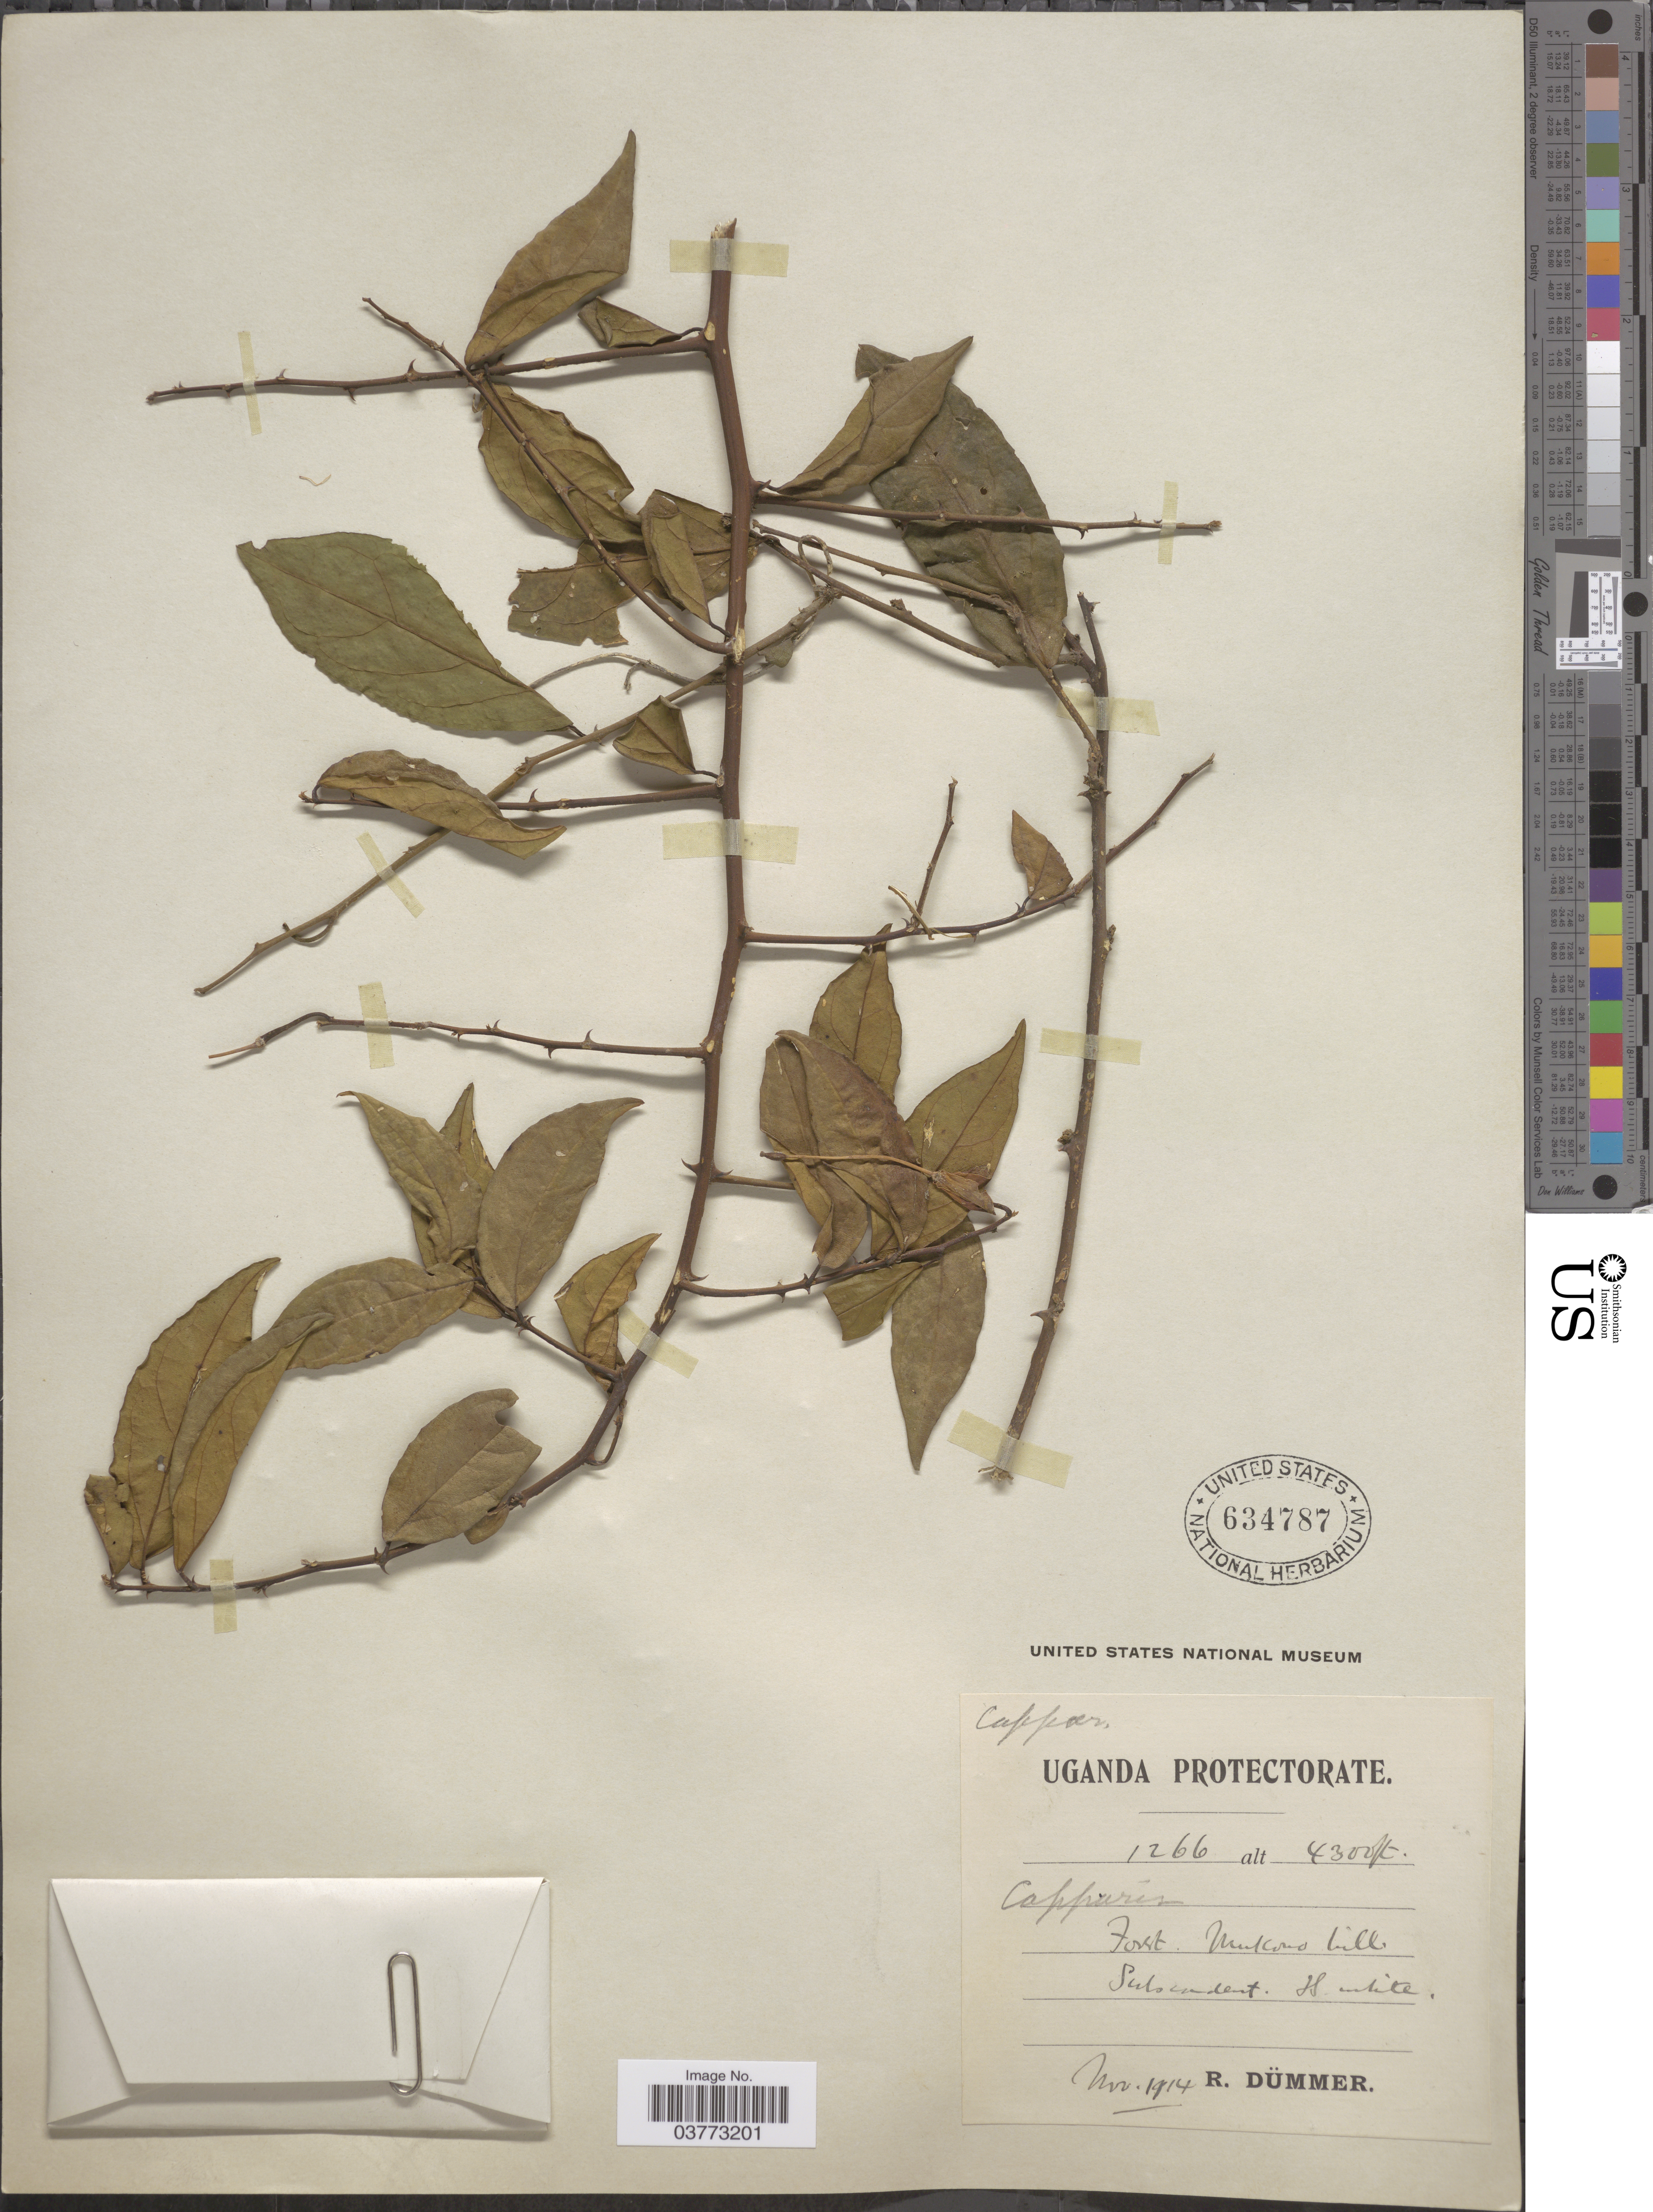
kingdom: Plantae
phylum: Tracheophyta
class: Magnoliopsida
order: Brassicales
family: Capparaceae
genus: Capparis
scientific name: Capparis sp.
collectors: R. A. Dümmer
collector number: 1266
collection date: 1914-11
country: Uganda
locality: Uganda Protectorate. Forest Mukono hill.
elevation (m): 1311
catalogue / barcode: US 634787